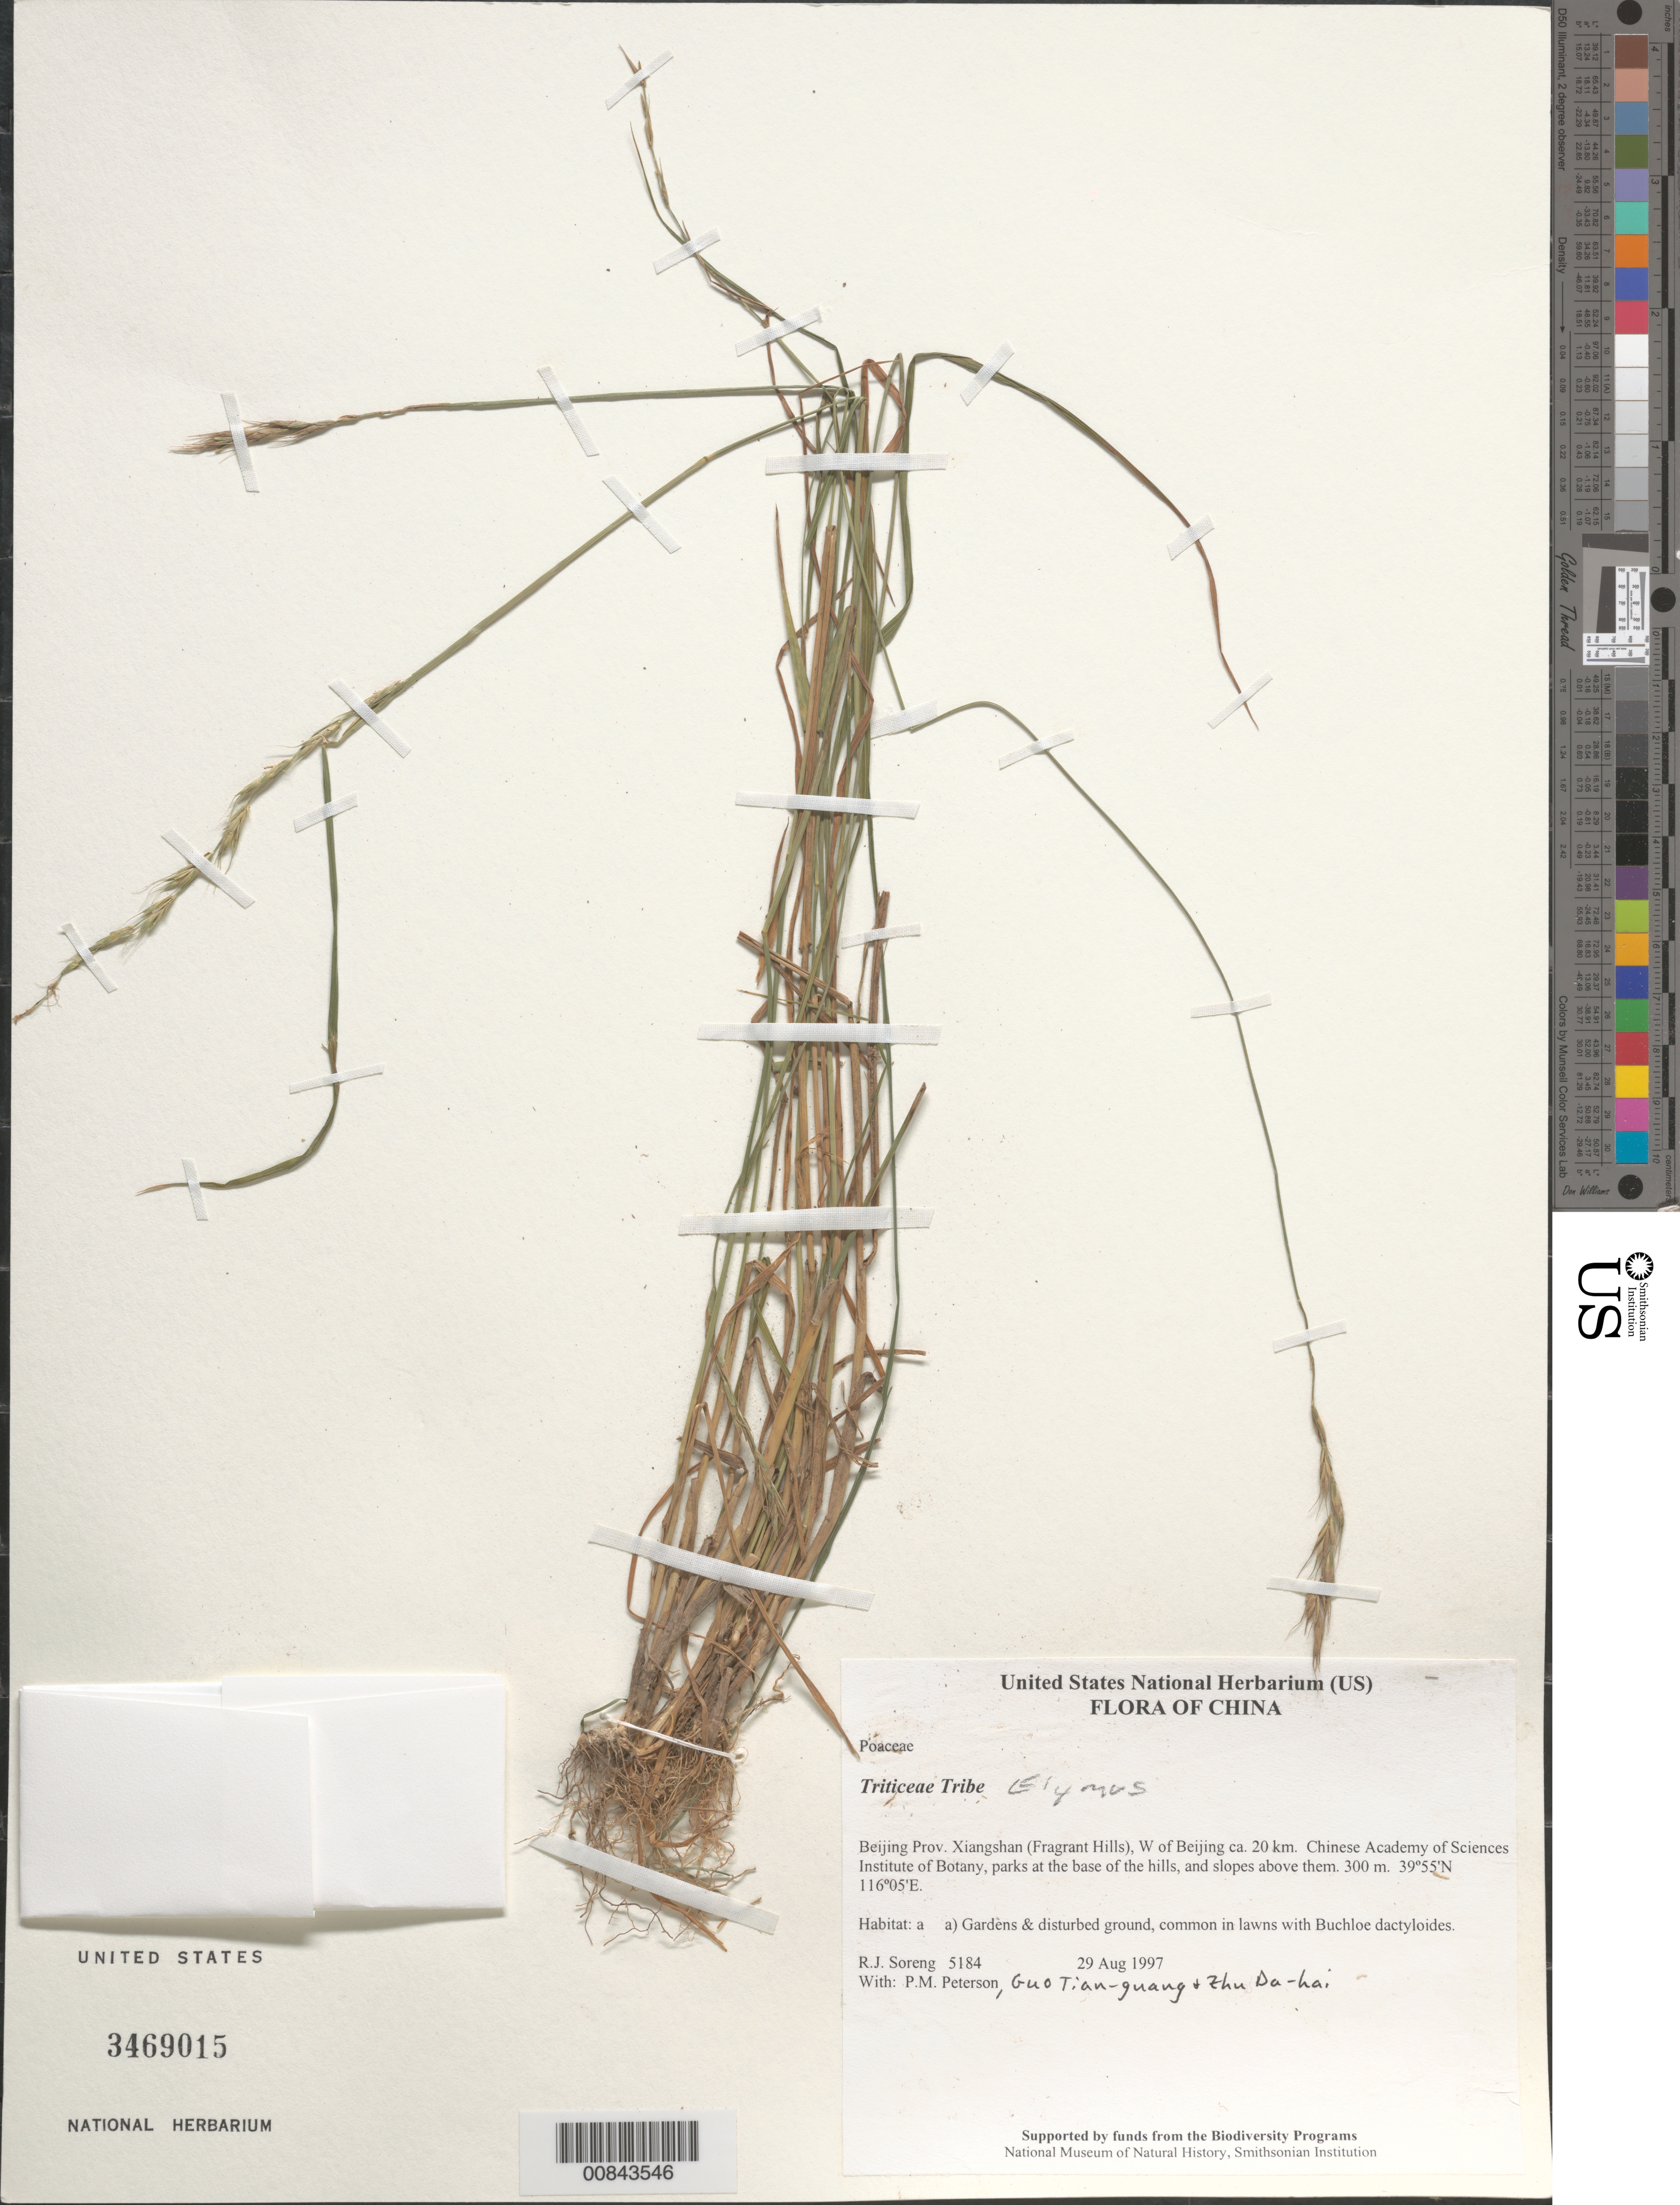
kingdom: Plantae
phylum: Tracheophyta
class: Liliopsida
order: Poales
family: Poaceae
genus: Elymus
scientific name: Elymus sp.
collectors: R. J. Soreng, P. M. Peterson & Zhu Da-hai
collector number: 5184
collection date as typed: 29 Aug 1997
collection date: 1997-08-29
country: China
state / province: Beijing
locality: Xiangshan (Fragrant Hills), W of Beijing ca. 20 km Chinese Academy of Sciences Institute of Botany, parks at the base of the hills, and slopes above them.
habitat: Habitat: a a) Gardens & disturbed ground, common in lawns with Buchloe dactyloides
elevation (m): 300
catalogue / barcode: US 3469015